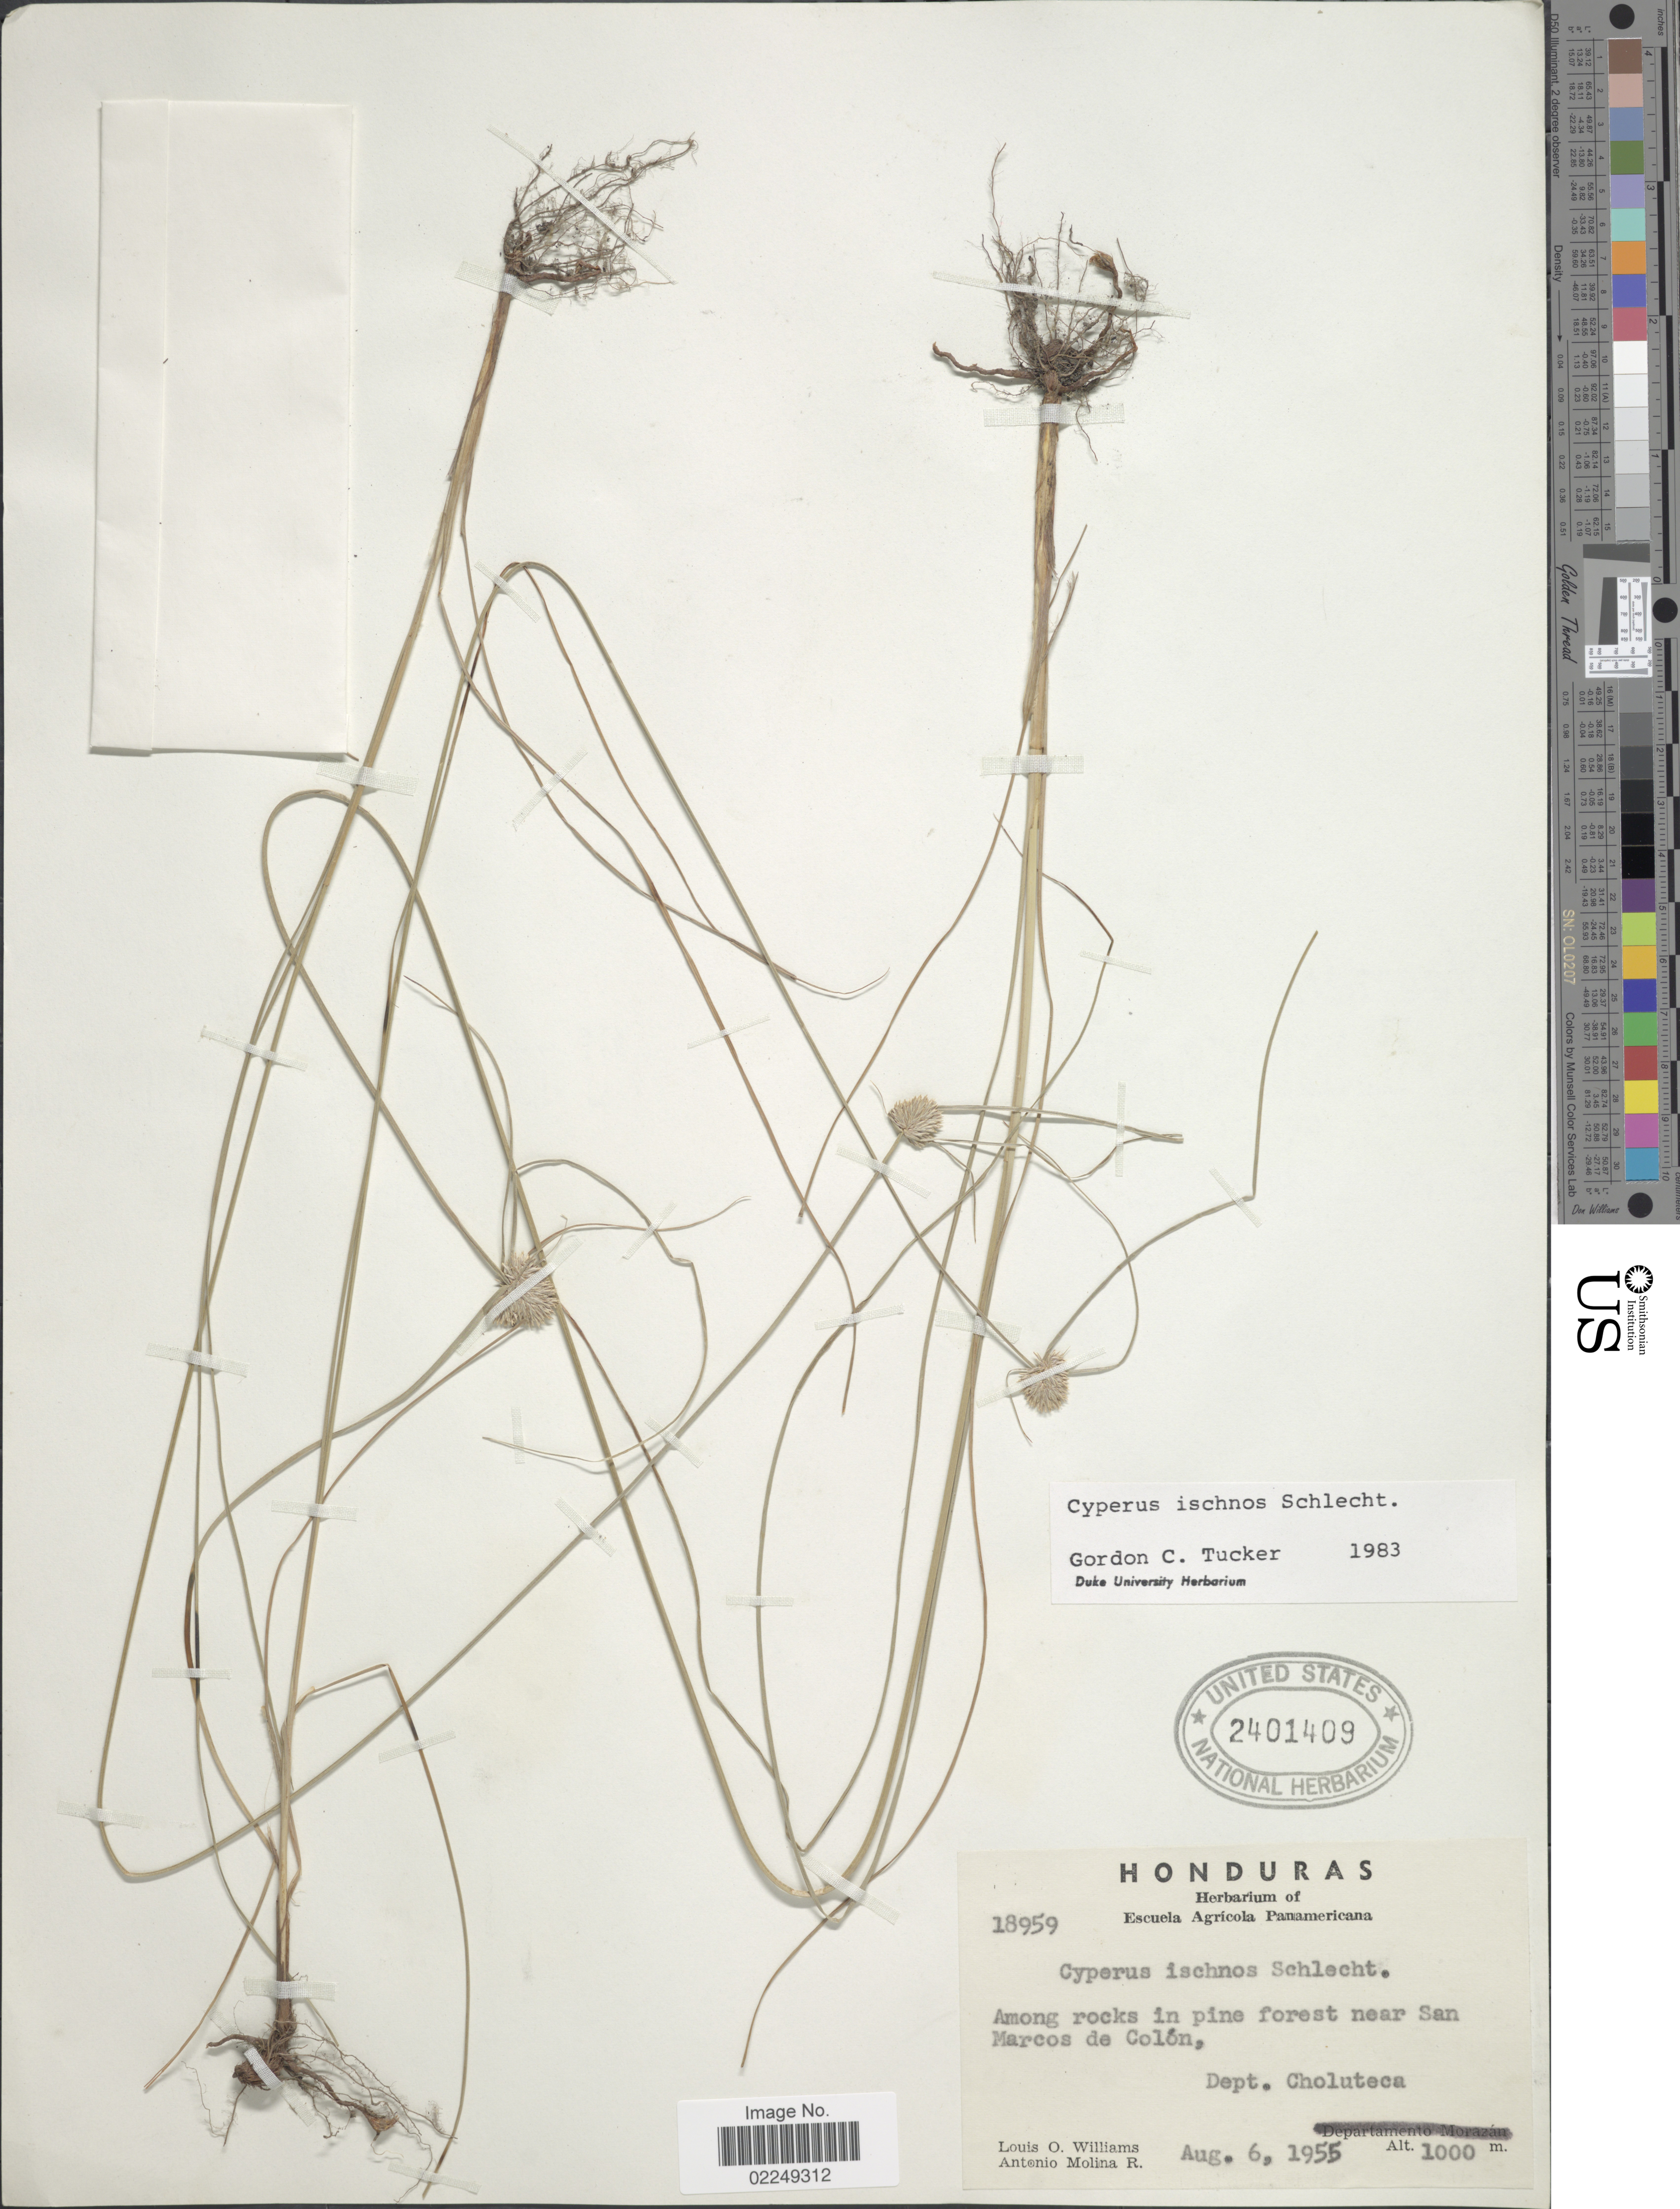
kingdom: Plantae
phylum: Tracheophyta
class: Liliopsida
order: Poales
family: Cyperaceae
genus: Cyperus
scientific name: Cyperus ischnos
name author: Schltdl.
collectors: L. O. Williams & A. Molina R.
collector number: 18959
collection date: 1955-08-06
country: Honduras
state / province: Choluteca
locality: Among rocks in pine forest near San Marcos de Colon, Dept. Cholteca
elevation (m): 1000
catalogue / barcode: US 2401409